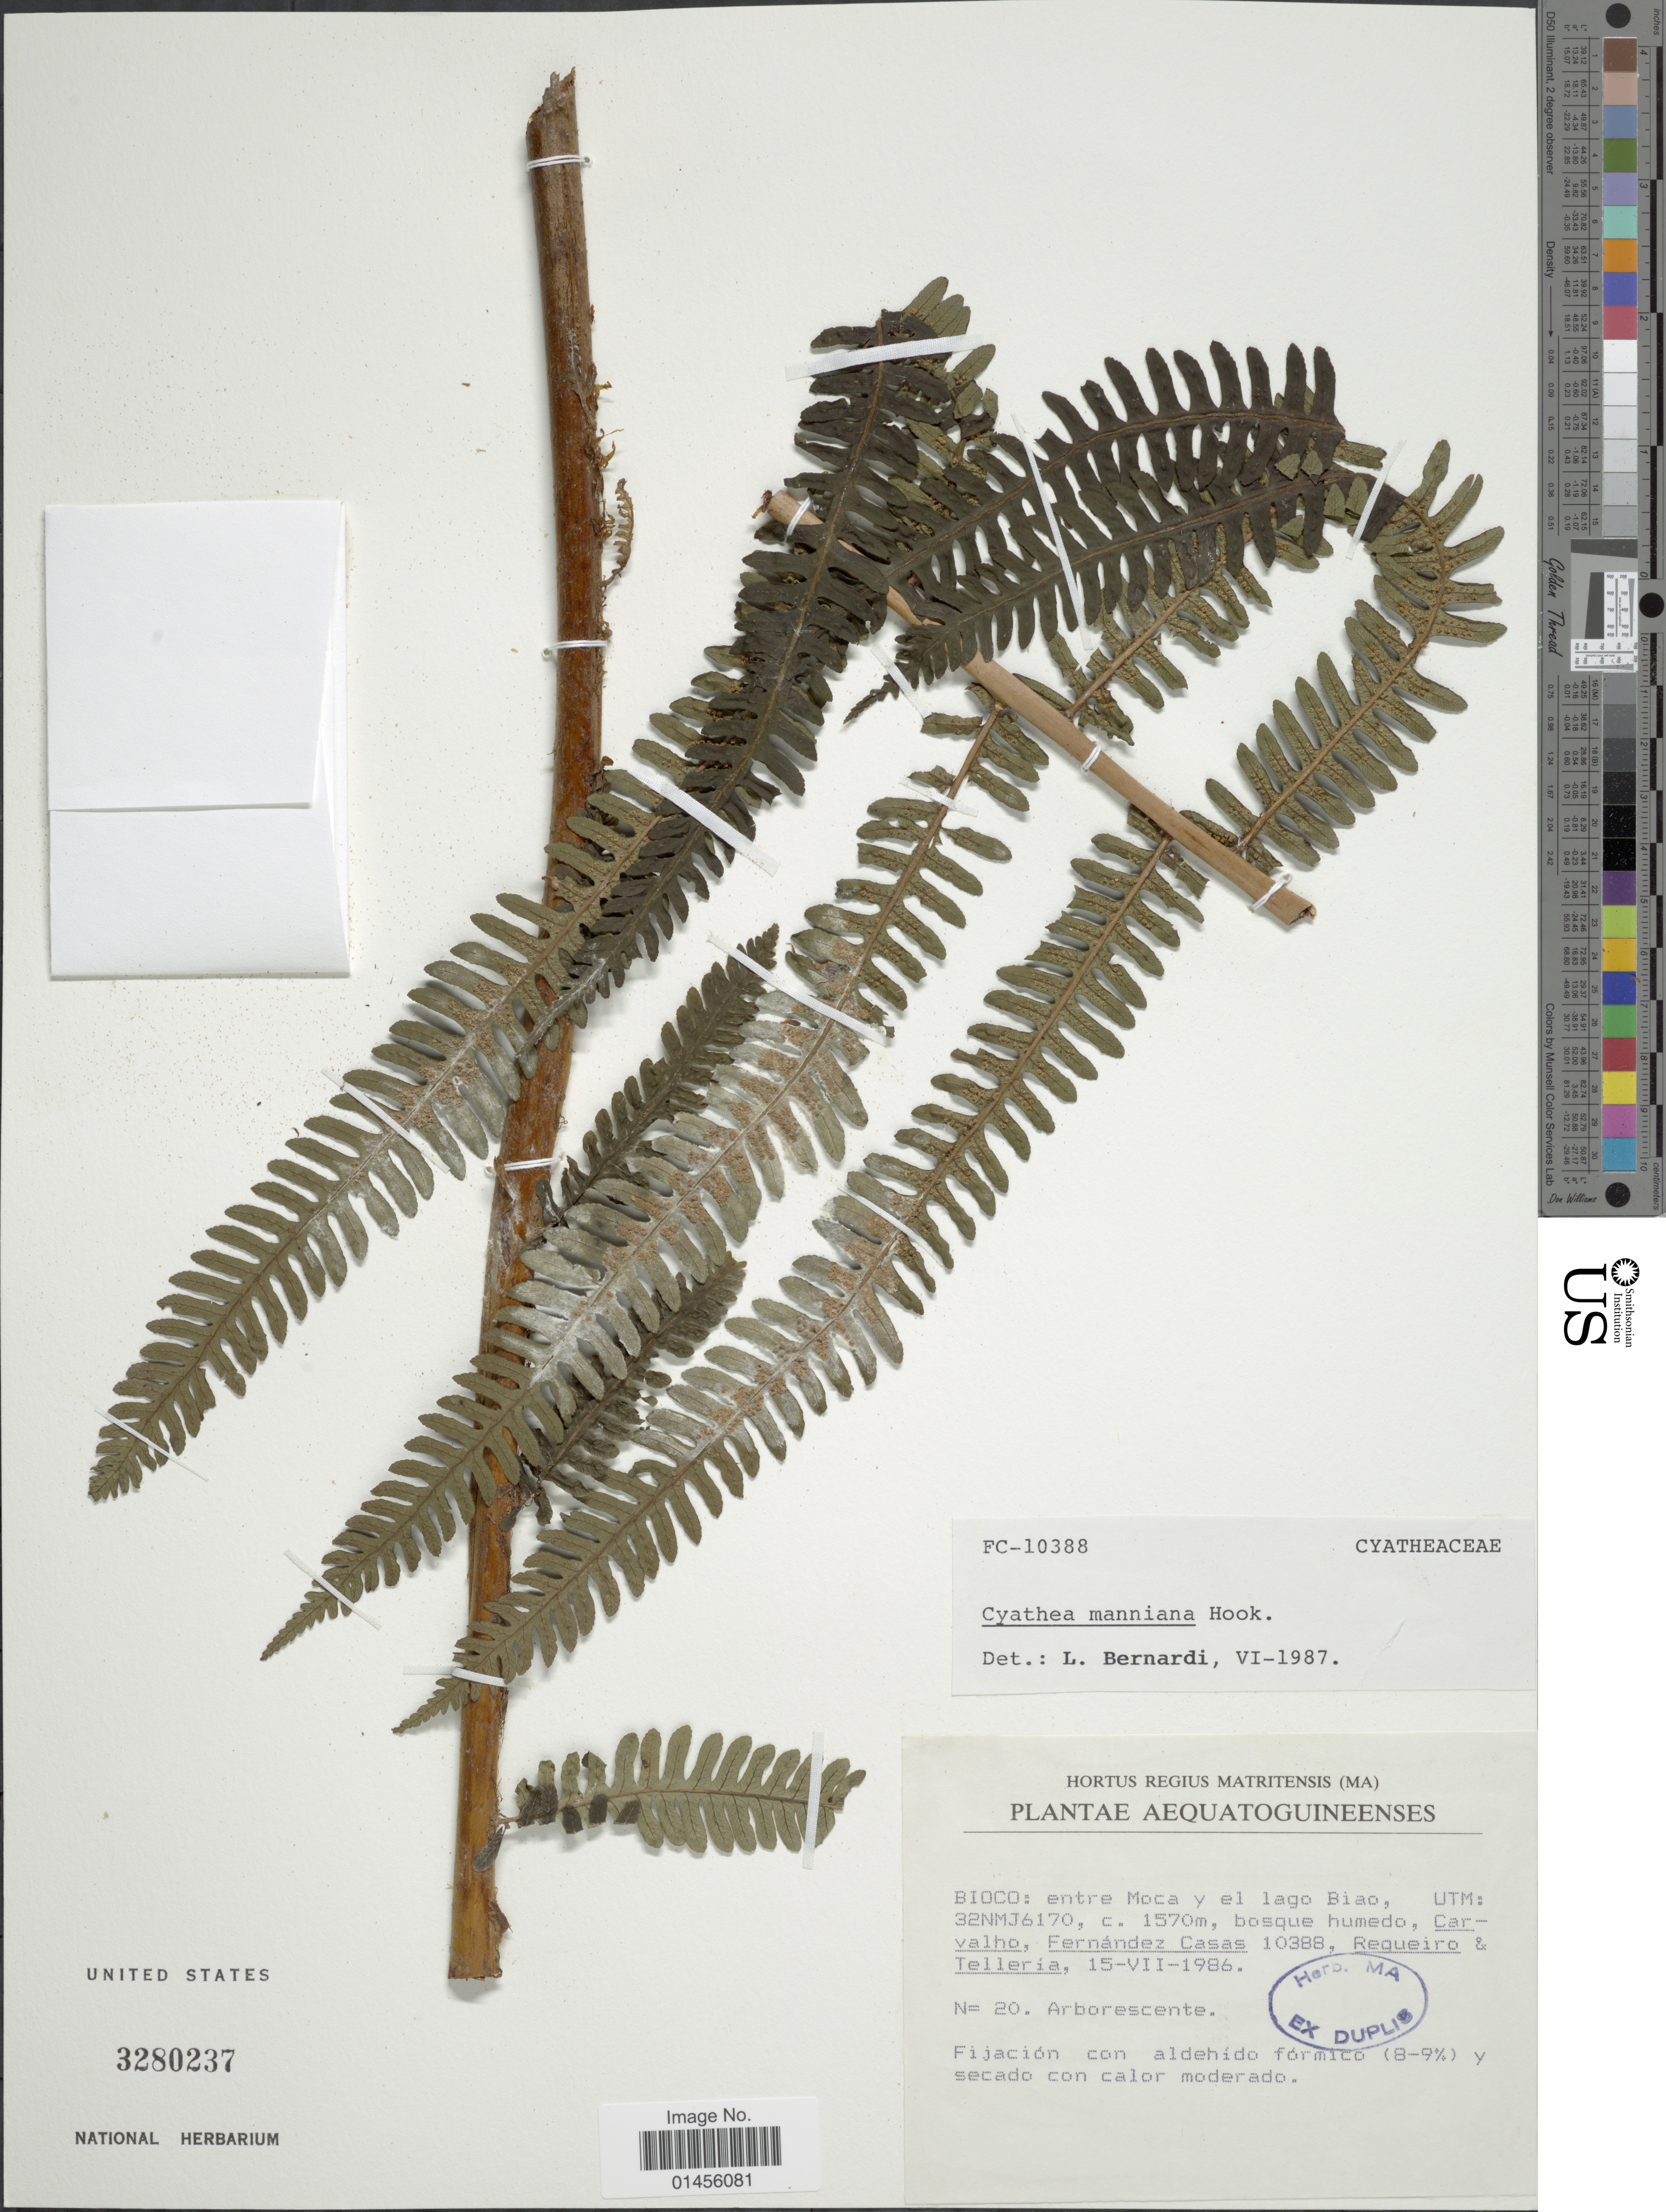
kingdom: Plantae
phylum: Tracheophyta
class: Polypodiopsida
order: Cyatheales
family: Cyatheaceae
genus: Alsophila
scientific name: Alsophila manniana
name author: (Hook.) R.M. Tryon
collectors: Carvalho, -- & F. Casas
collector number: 10388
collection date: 1986-07-15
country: Equatorial Guinea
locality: Aequatoguineenses, Bioco: entre Moca y el lago Biao, UTM: 32NMJ6170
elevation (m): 1570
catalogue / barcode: US 3280237